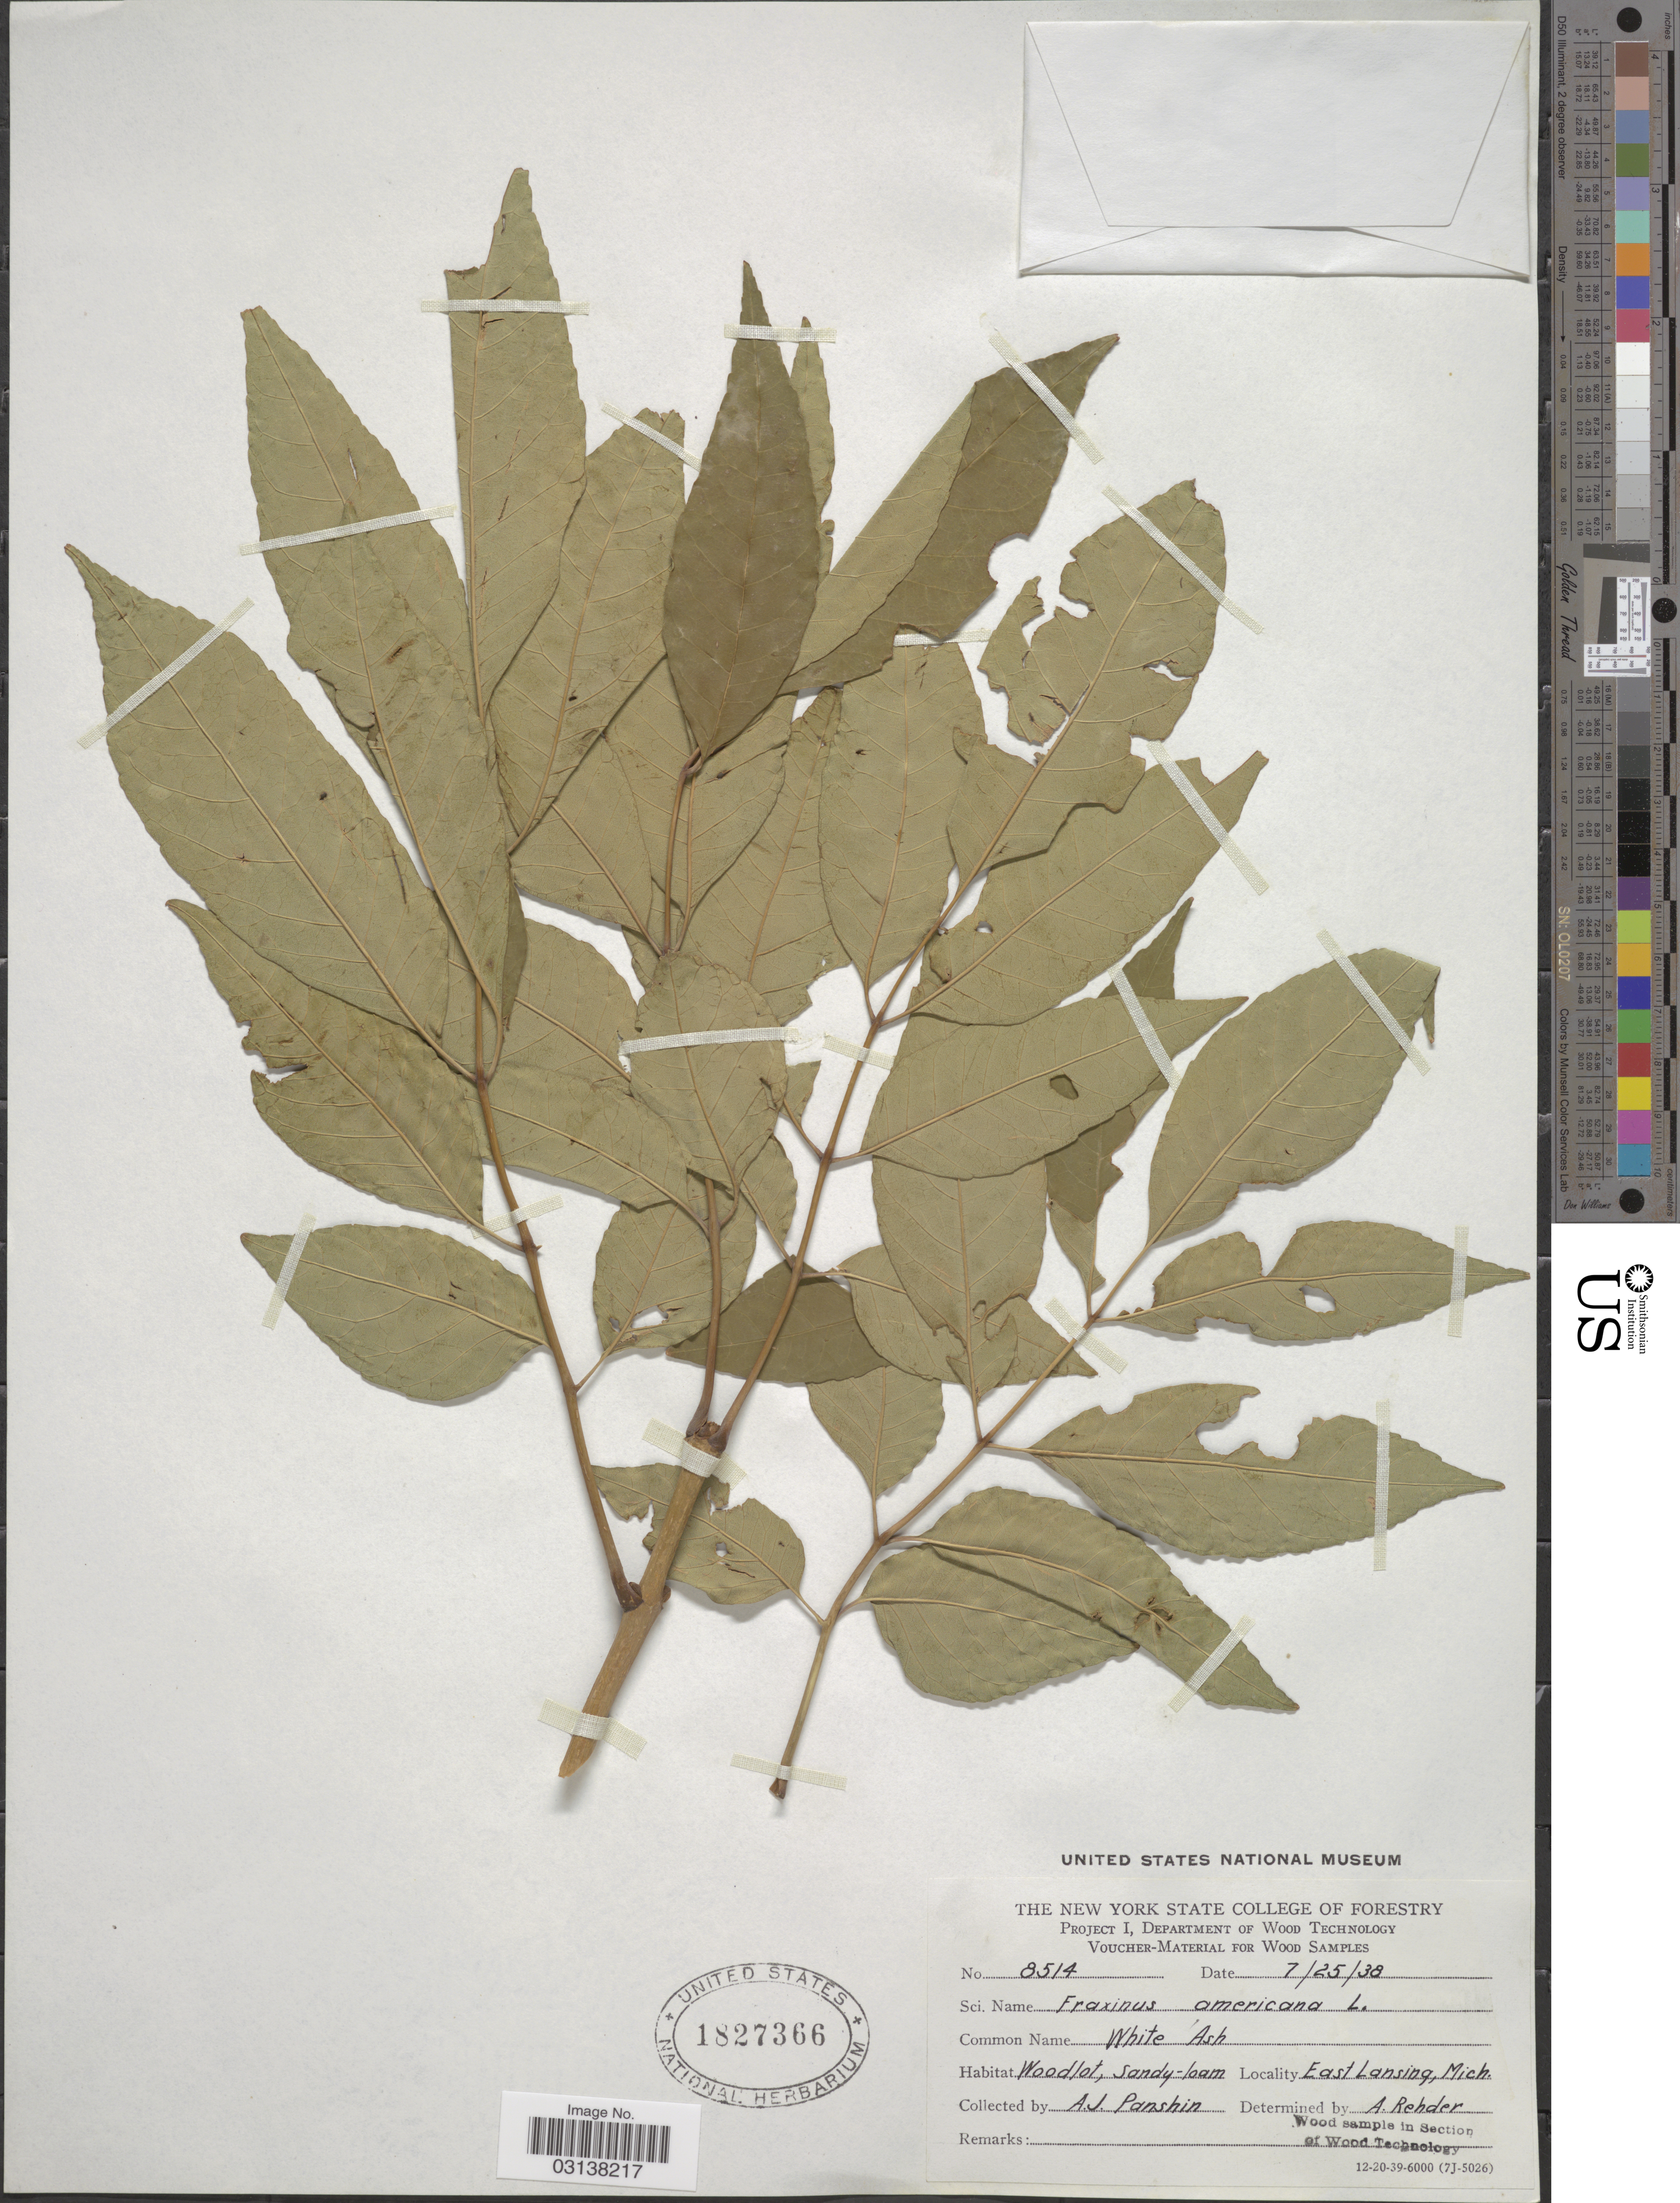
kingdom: Plantae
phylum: Tracheophyta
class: Magnoliopsida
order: Lamiales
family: Oleaceae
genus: Fraxinus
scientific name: Fraxinus americana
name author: L.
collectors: A. Panshin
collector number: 8514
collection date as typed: Transcribed d/m/y: 25/7/38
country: United States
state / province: Michigan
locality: East Lansing.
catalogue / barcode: US 1827366